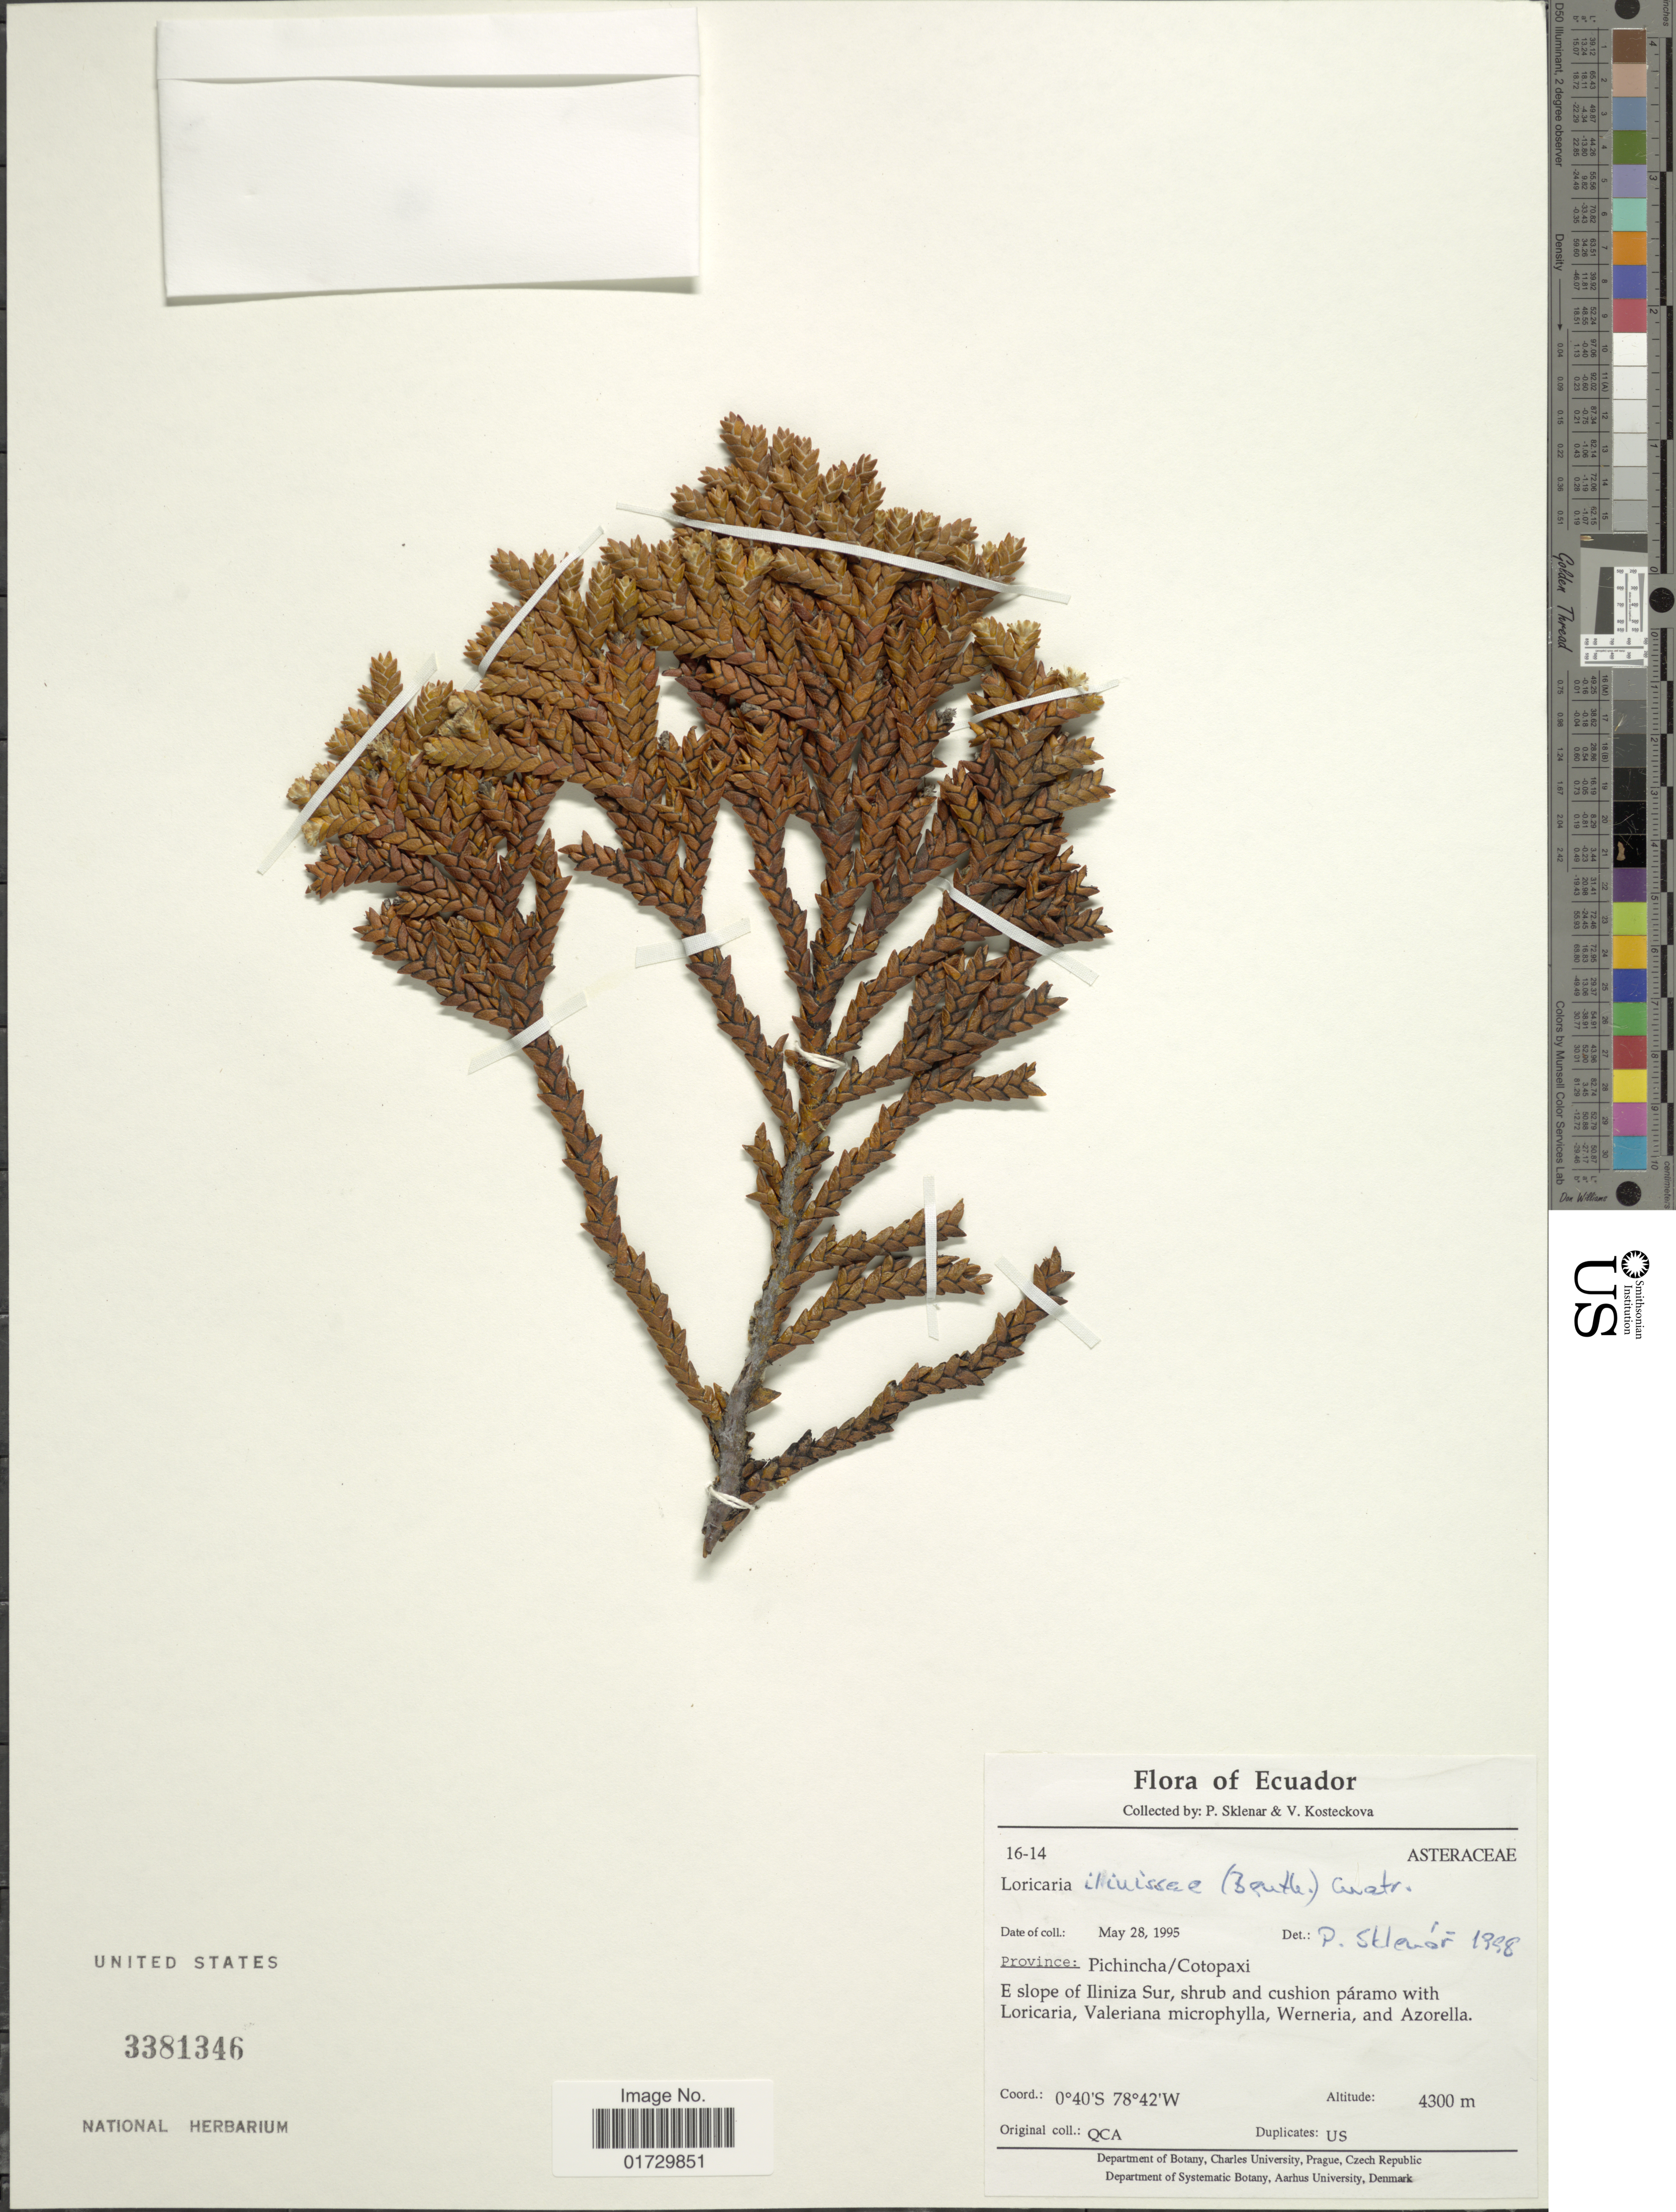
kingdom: Plantae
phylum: Tracheophyta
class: Magnoliopsida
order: Asterales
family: Asteraceae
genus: Loricaria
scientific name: Loricaria ilinissae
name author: (Benth.) Cuatrec.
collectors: P. Sklenár & V. Kosteckova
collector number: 16-14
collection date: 1995-05-25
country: Ecuador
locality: Province: Pichincha/Cotopaxi, E slope of Iliniza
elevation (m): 4300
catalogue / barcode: US 3381346